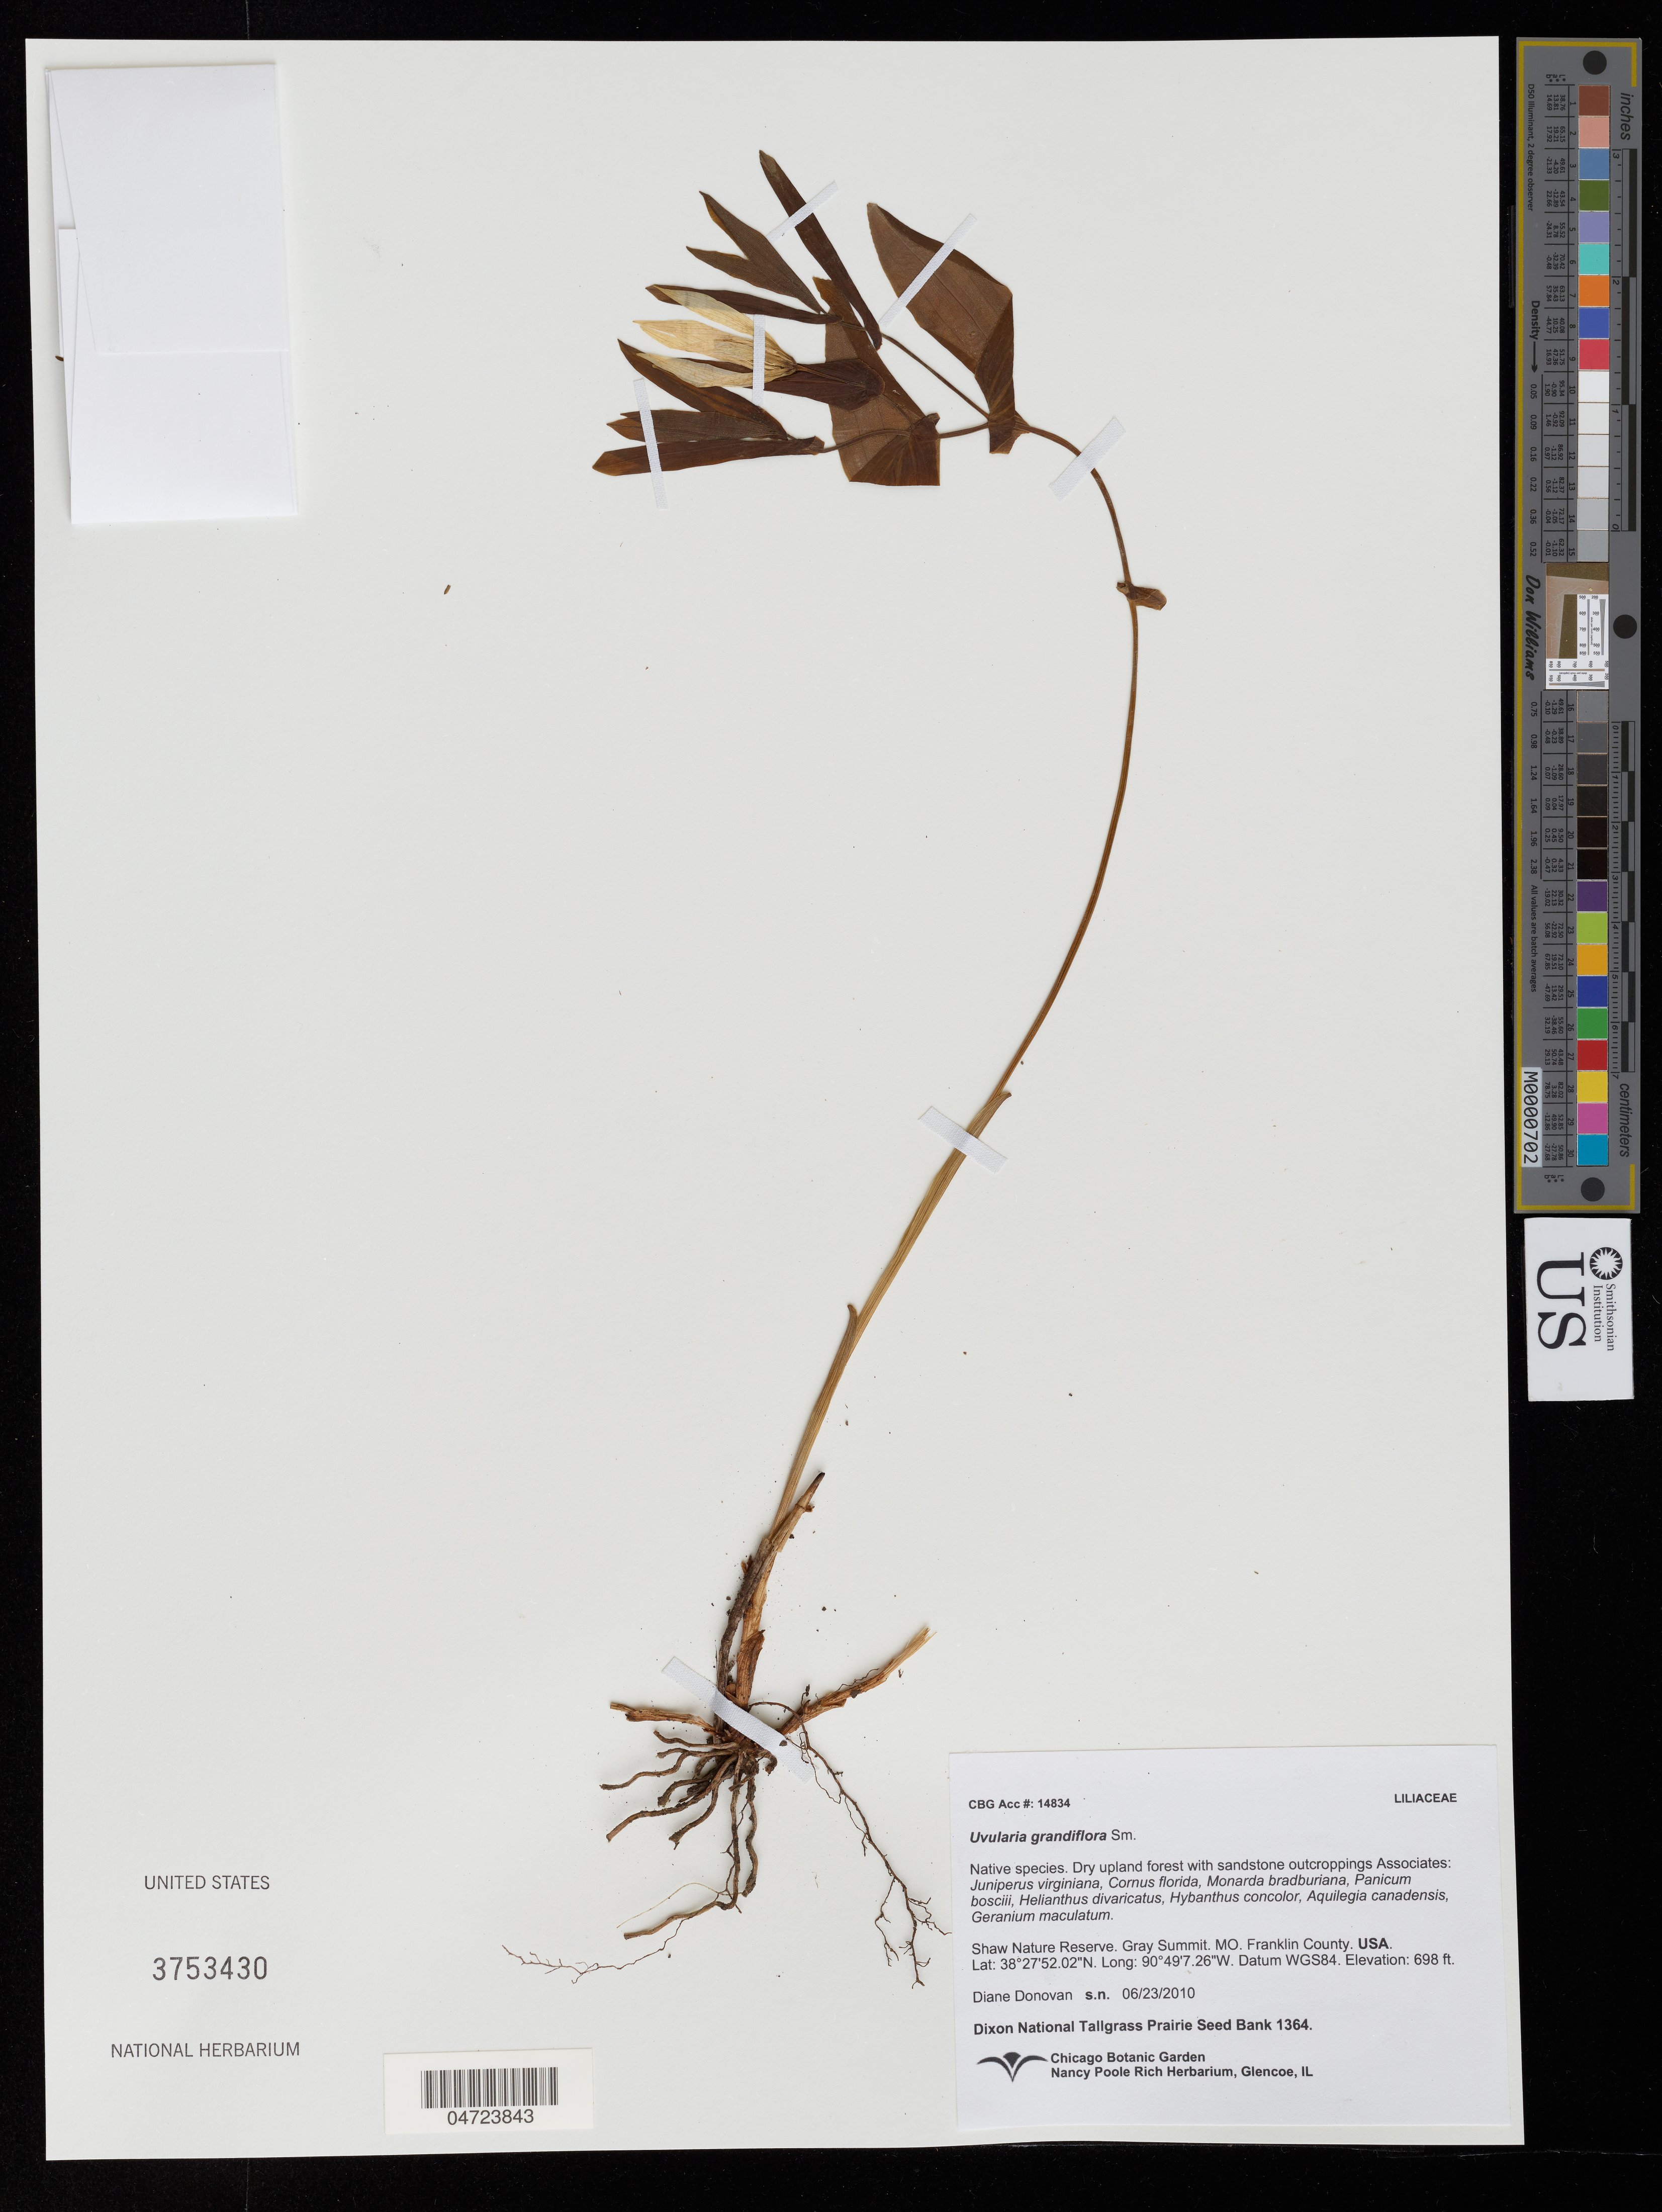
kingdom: Plantae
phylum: Tracheophyta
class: Liliopsida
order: Liliales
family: Colchicaceae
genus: Uvularia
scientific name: Uvularia grandiflora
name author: Sm.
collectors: D. Donovan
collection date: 2010-06-23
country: United States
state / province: Missouri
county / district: Franklin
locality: Shaw Nature Reserve. Gray Summit. Franklin County.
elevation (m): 213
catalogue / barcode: US 3753430